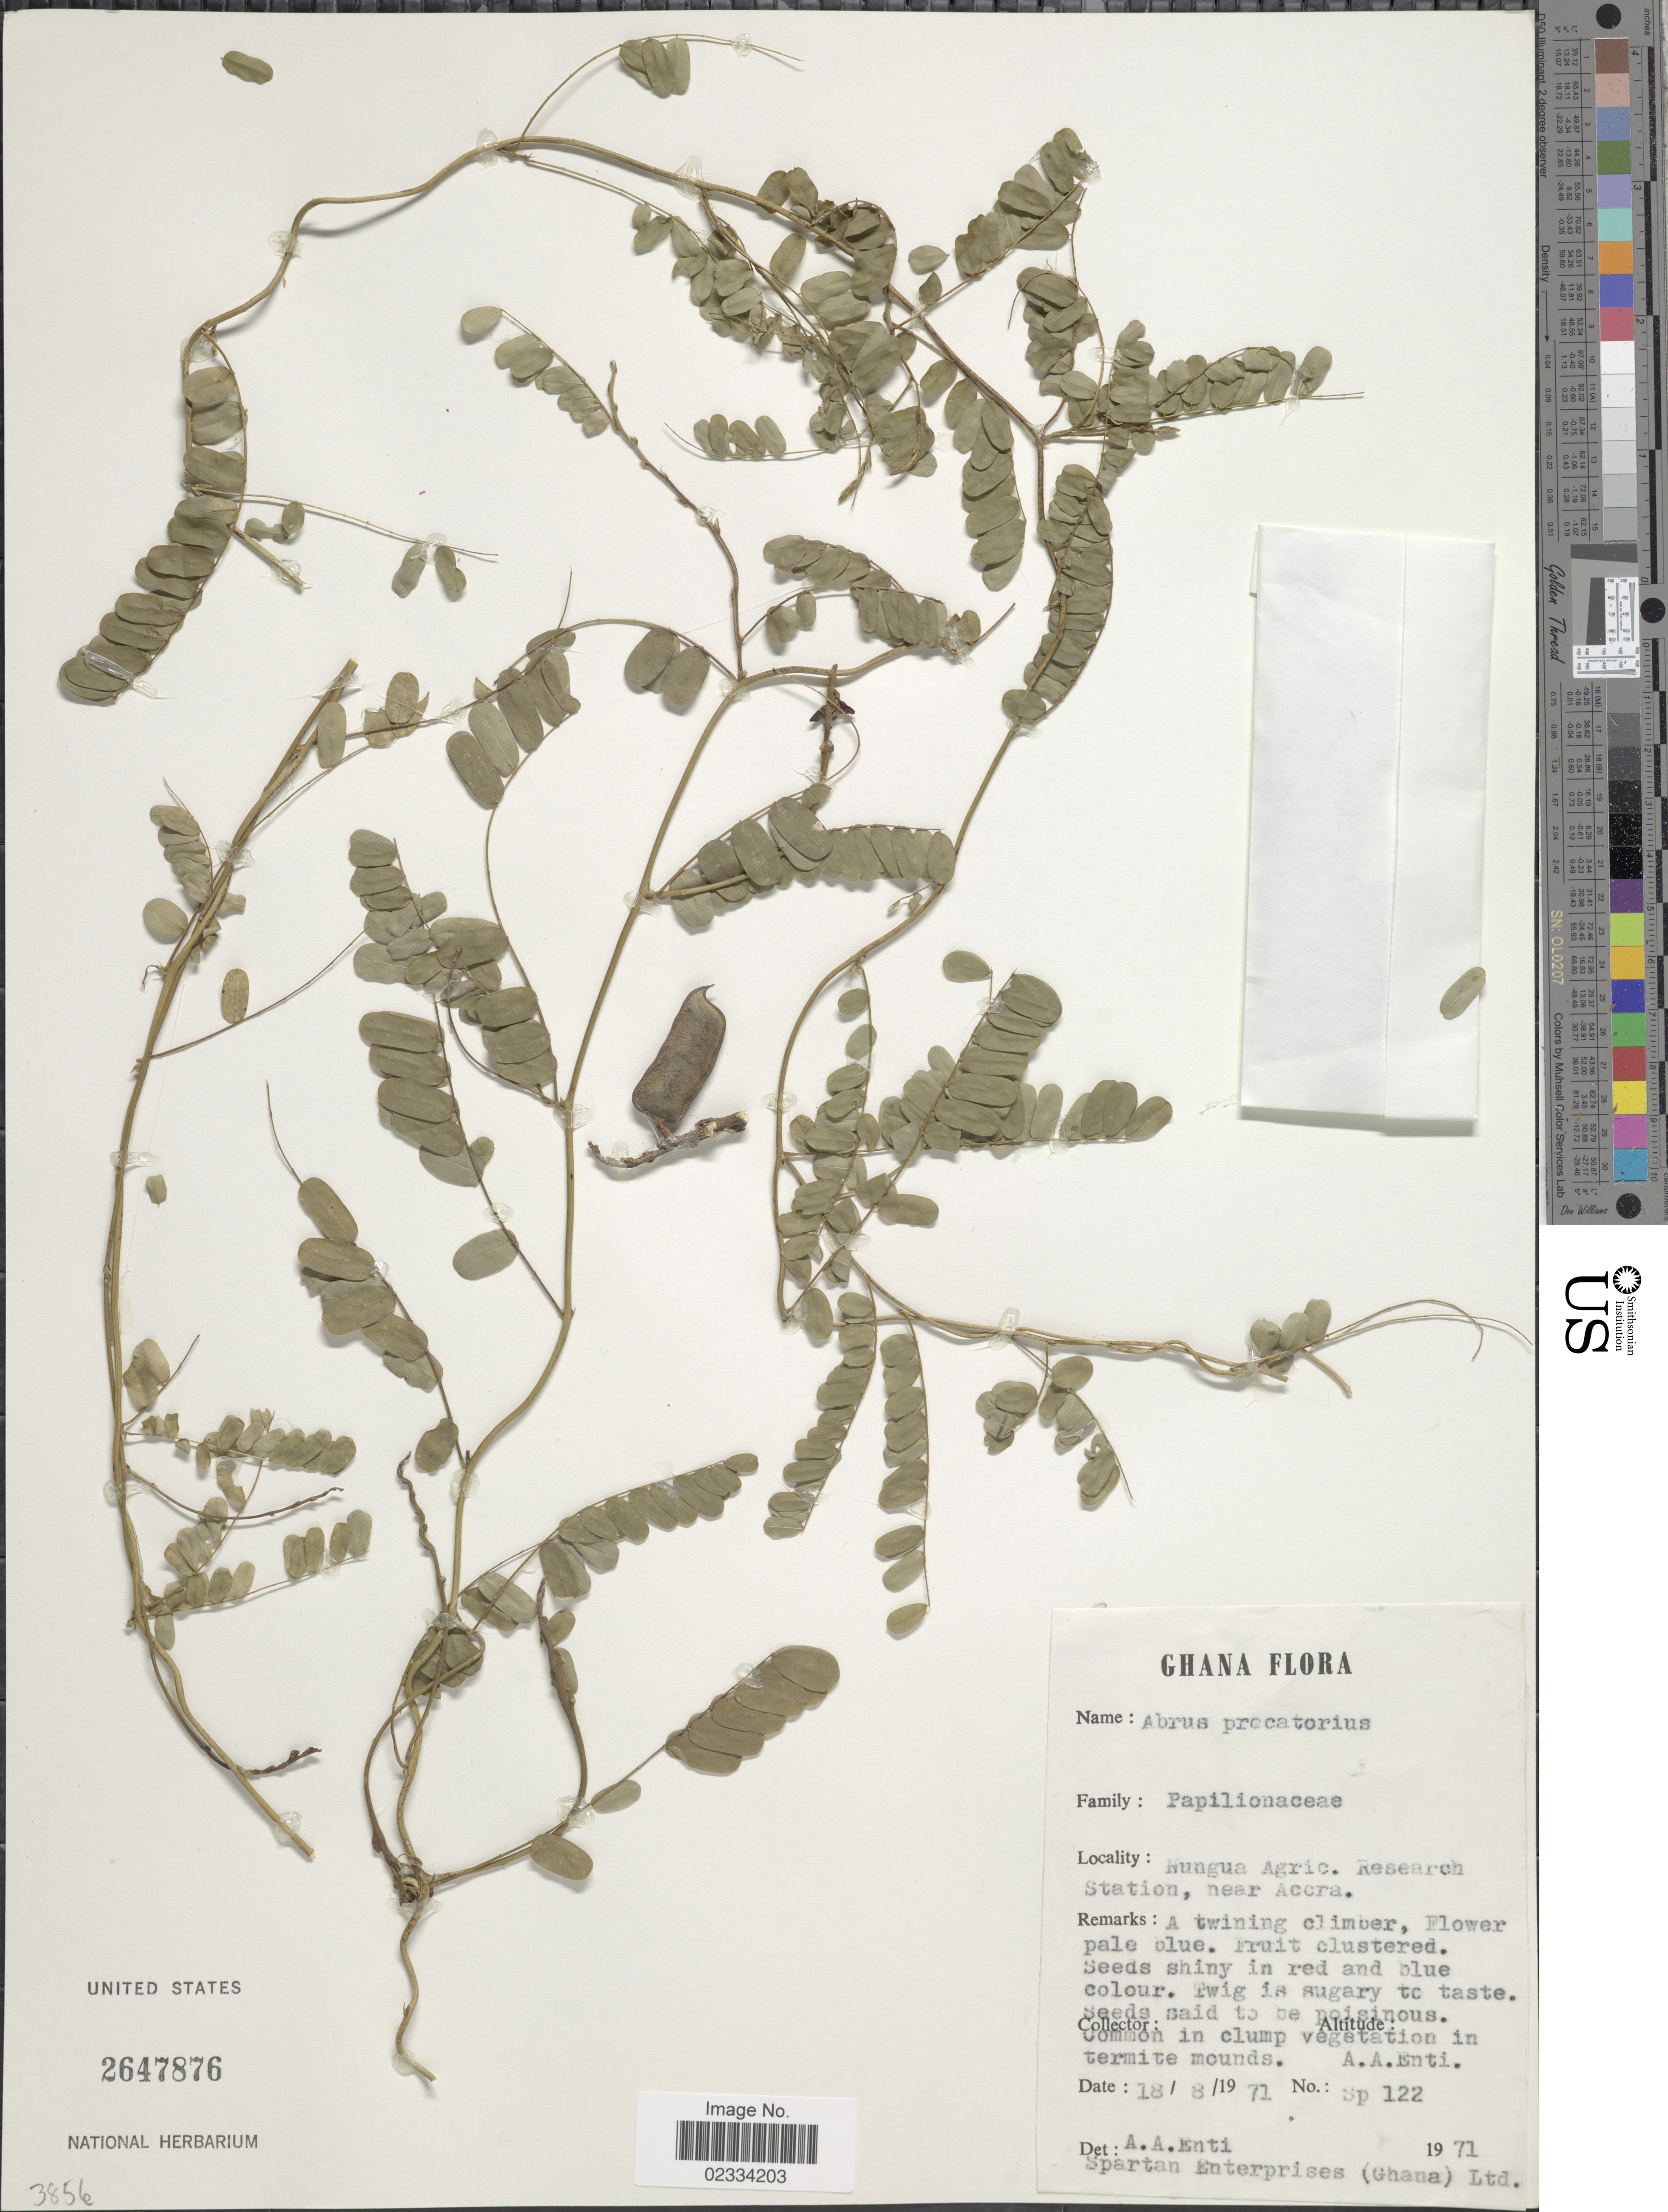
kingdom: Plantae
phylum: Tracheophyta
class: Magnoliopsida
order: Fabales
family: Fabaceae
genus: Abrus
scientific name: Abrus precatorius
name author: L.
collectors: A. Enti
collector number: Sp 122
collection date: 1971-08-18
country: Ghana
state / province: Greater Accra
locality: Hungua Agric. Research Station, near Accra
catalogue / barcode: US 2647876